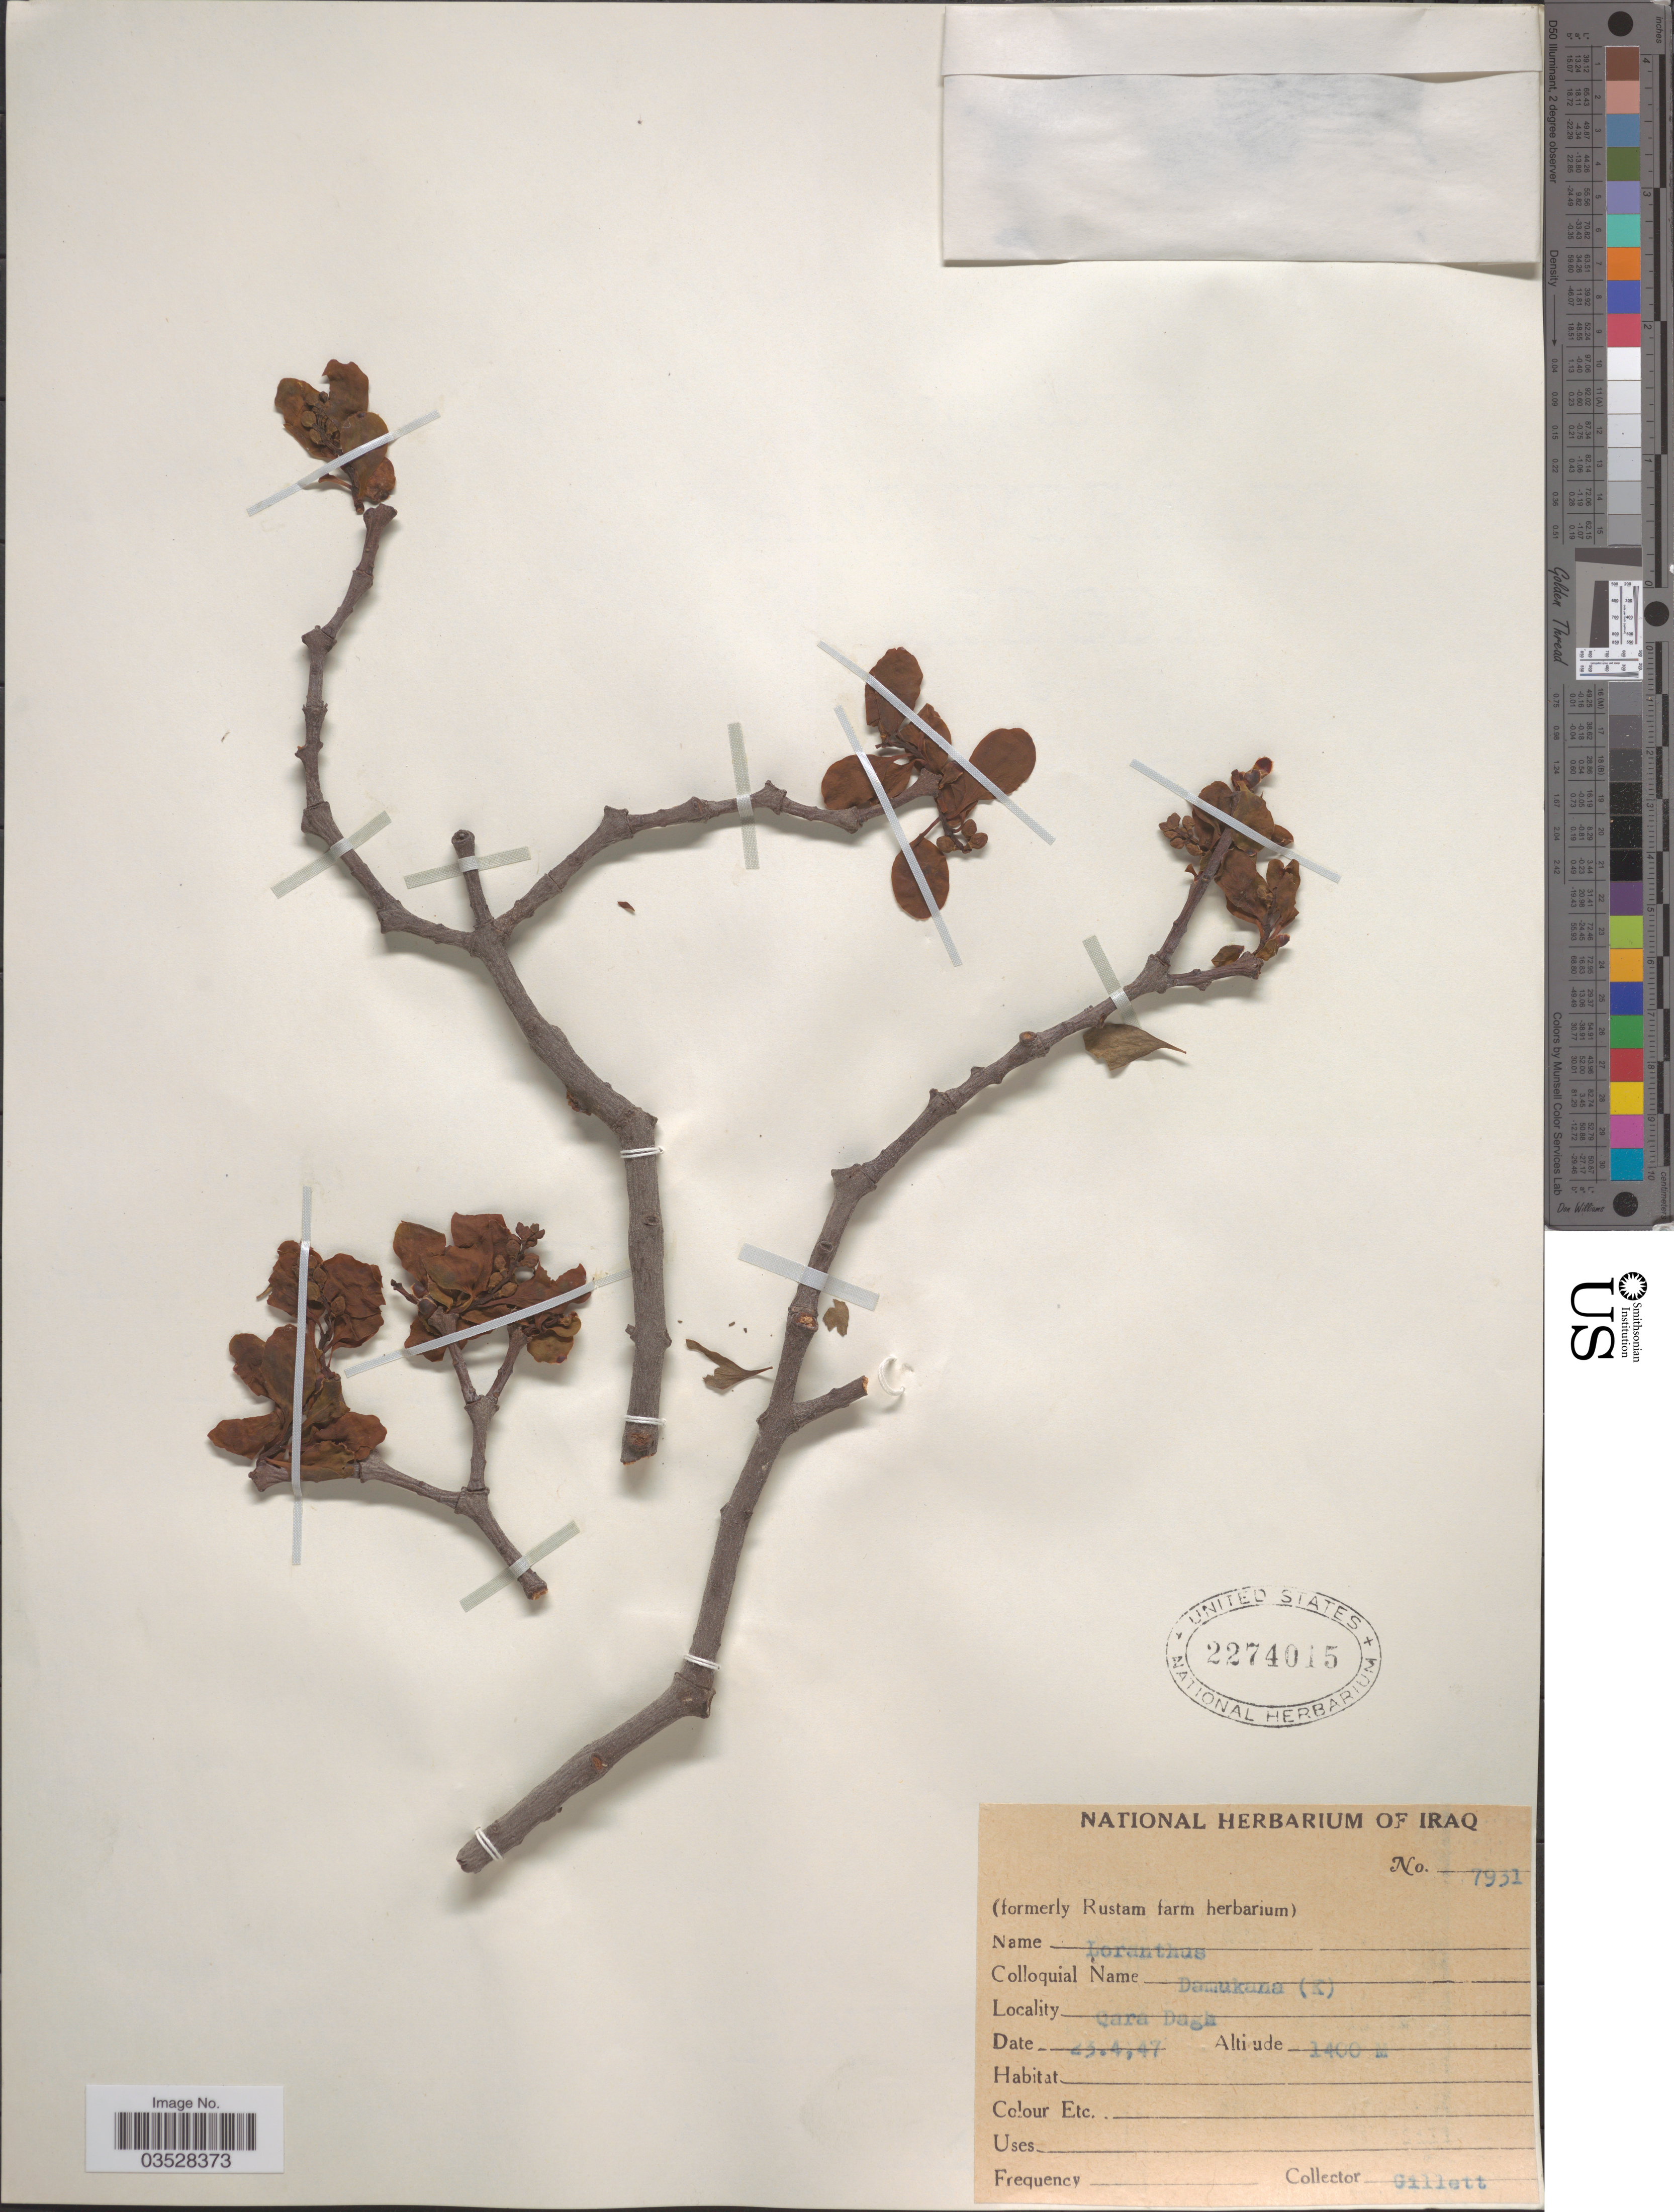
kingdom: Plantae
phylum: Tracheophyta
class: Magnoliopsida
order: Santalales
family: Loranthaceae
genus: Loranthus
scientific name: Loranthus sp.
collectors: Gillett, --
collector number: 7931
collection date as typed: Transcribed d/m/y: 23/4/47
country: Iraq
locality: Qara Dagh.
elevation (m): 1400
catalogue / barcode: US 2274015